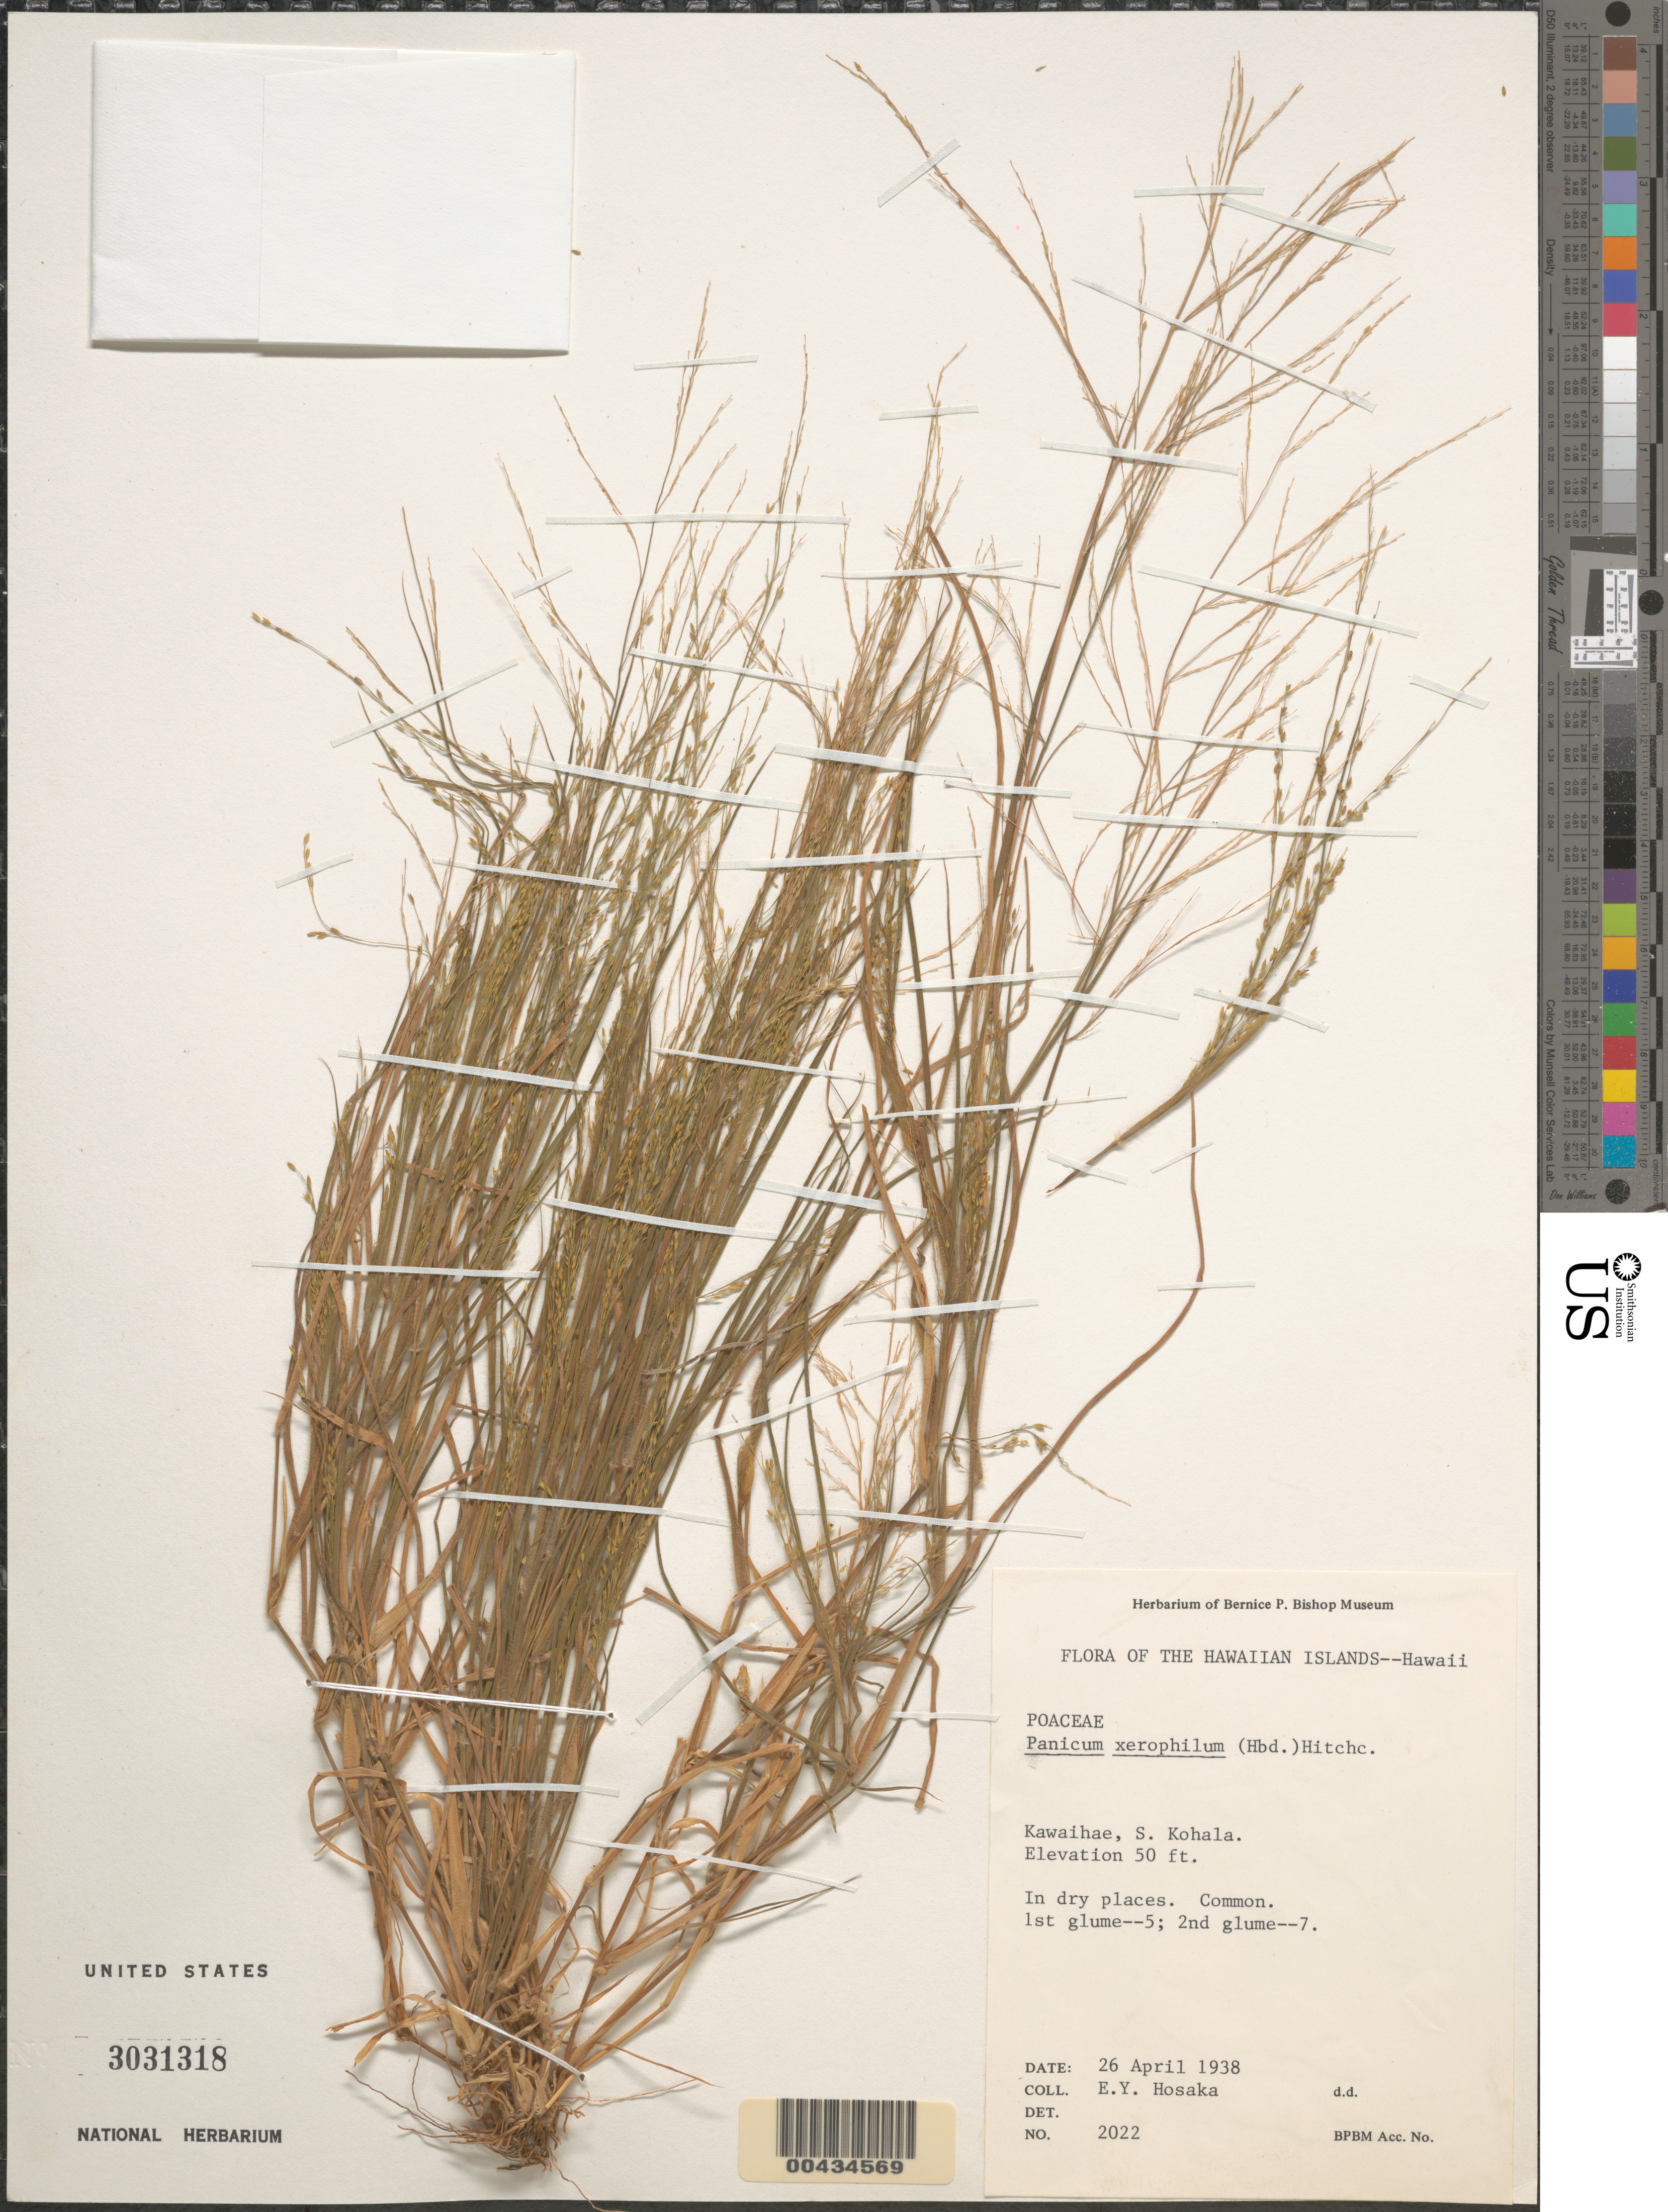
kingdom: Plantae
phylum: Tracheophyta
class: Liliopsida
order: Poales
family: Poaceae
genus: Panicum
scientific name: Panicum xerophilum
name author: (Hillebr.) Hitchc.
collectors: E. Y. Hosaka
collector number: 2022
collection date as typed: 26 Apr 1938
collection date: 1938-04-26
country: United States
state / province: Hawaii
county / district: Hawaii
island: Hawaii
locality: Kawaihae, S Kohala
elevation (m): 15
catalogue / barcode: US 3031318